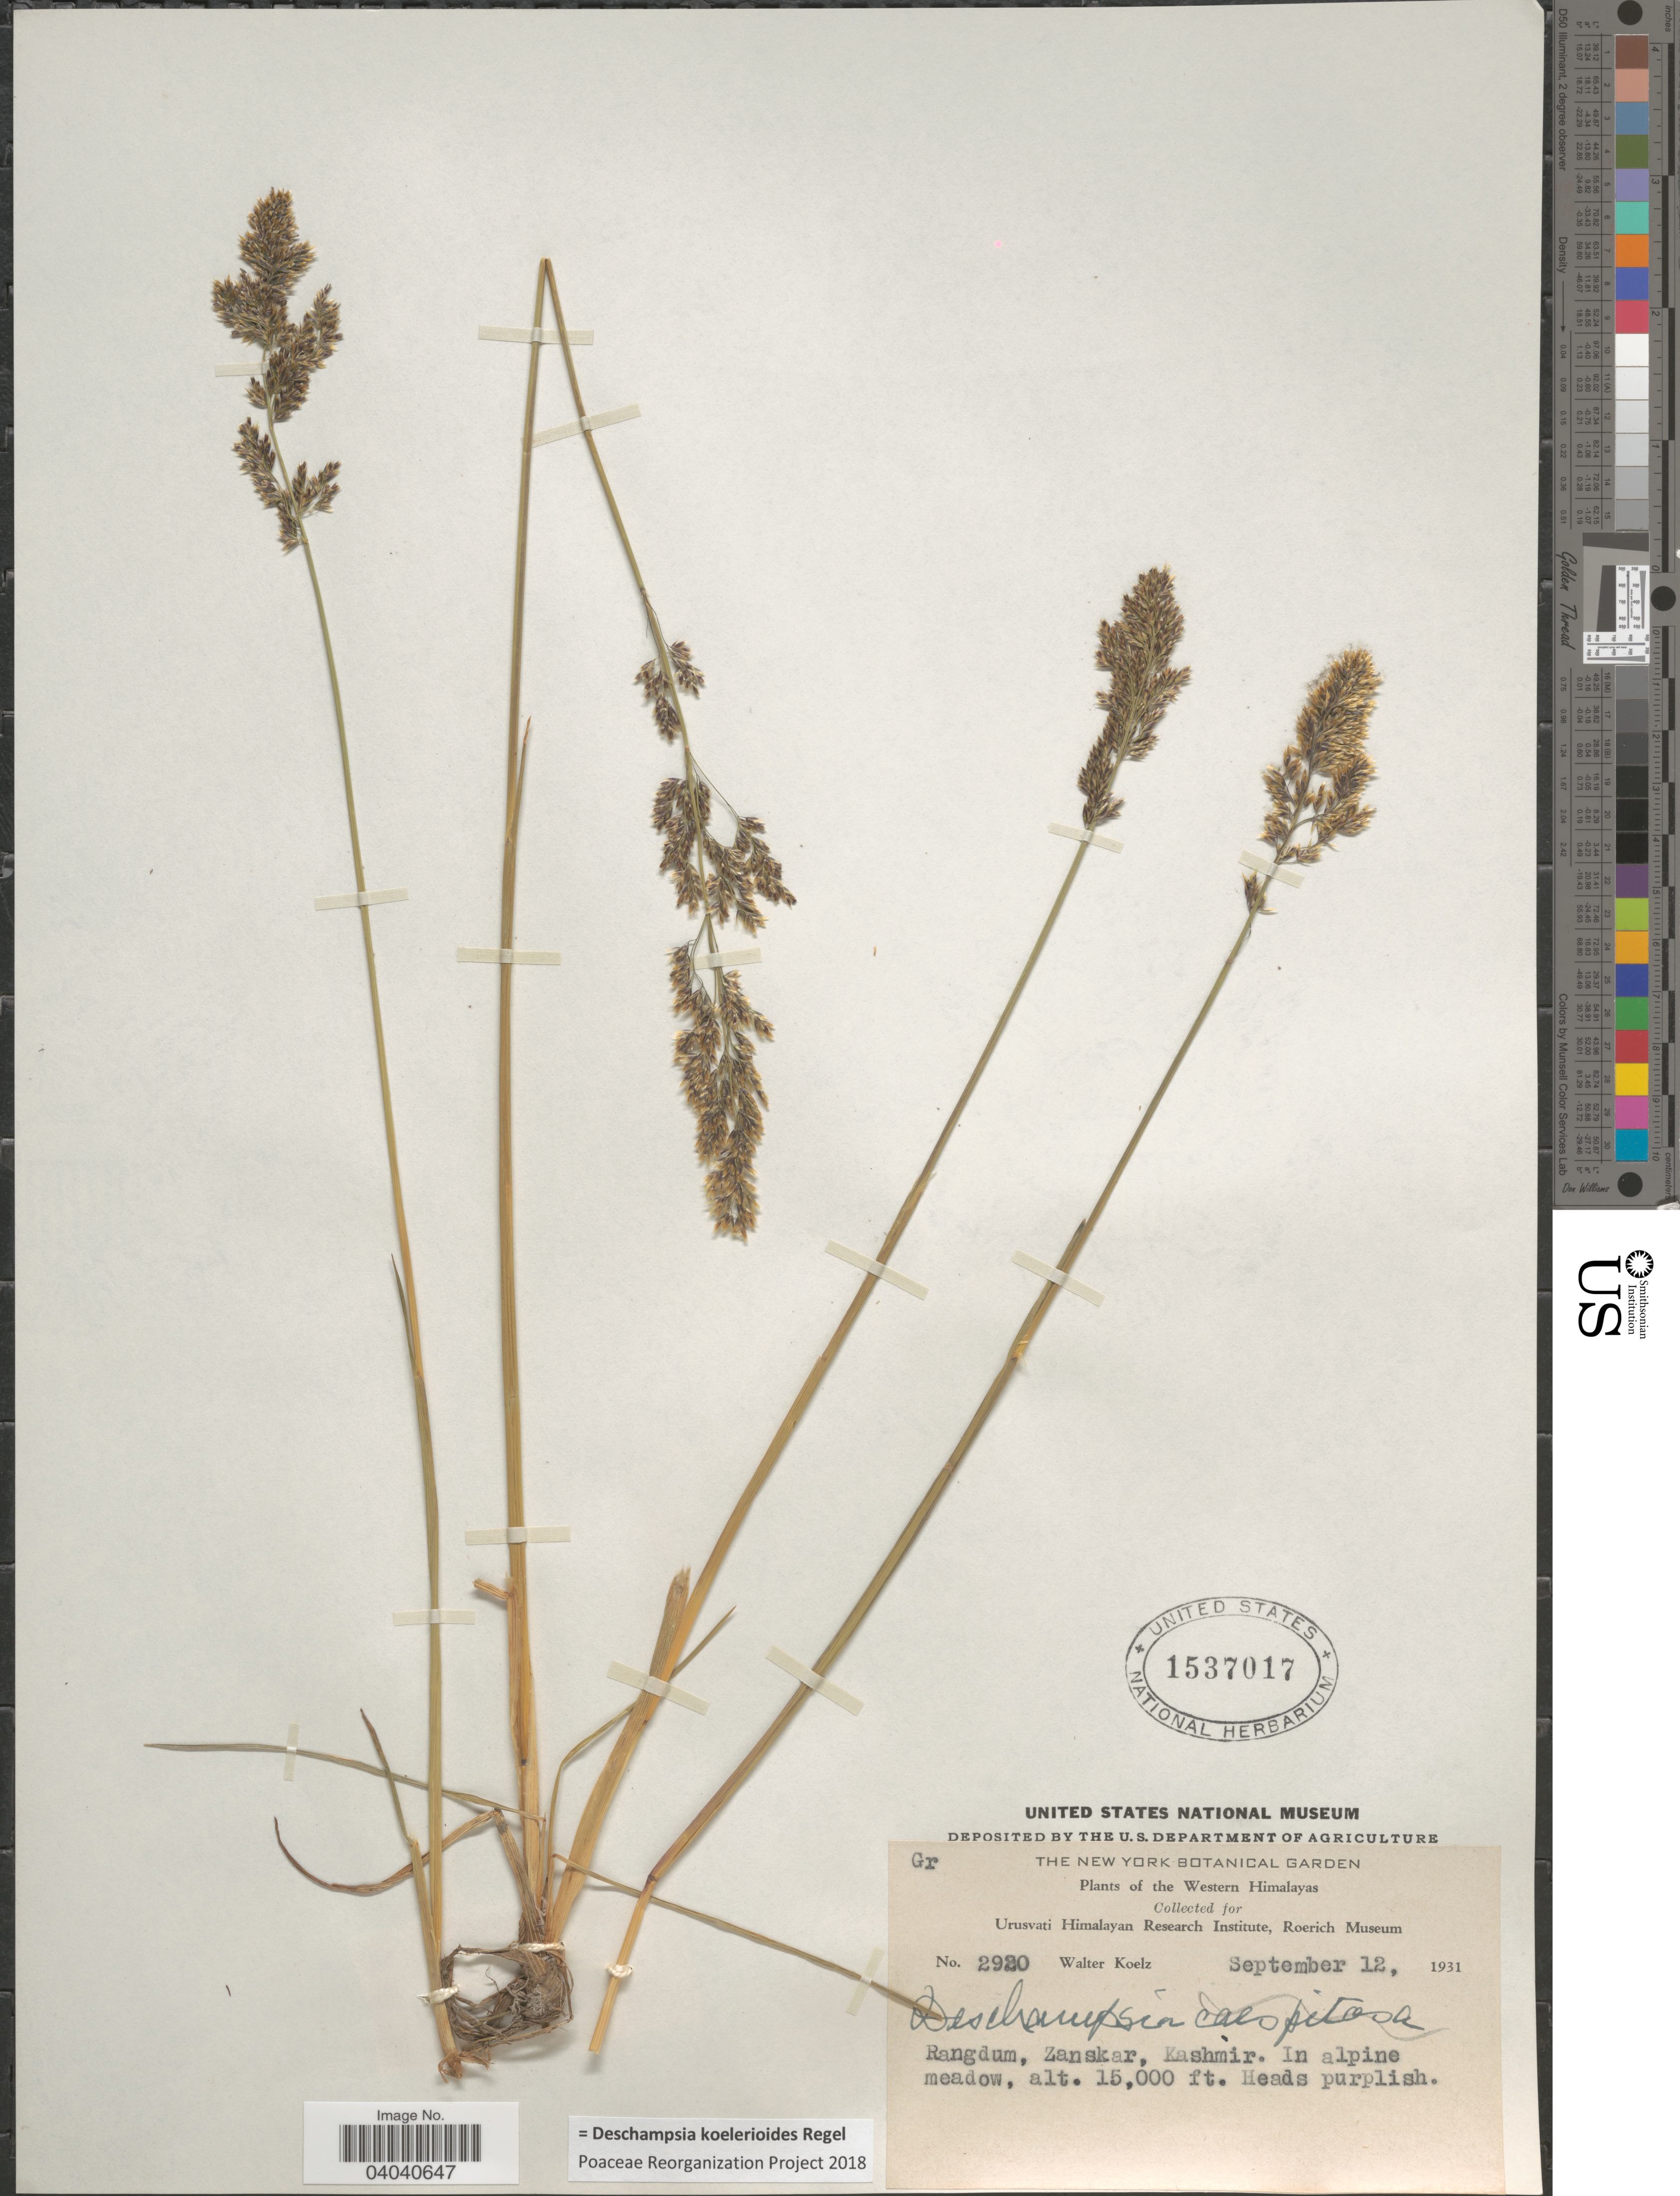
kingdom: Plantae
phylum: Tracheophyta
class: Liliopsida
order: Poales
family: Poaceae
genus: Deschampsia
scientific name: Deschampsia koelerioides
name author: Regel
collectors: W. N. Koelz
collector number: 2920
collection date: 1931-09-12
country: India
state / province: Jammu and Kashmir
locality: The Western Himalayas. Rangdum, Zanskar, Kashmir.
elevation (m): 4572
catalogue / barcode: US 1537017